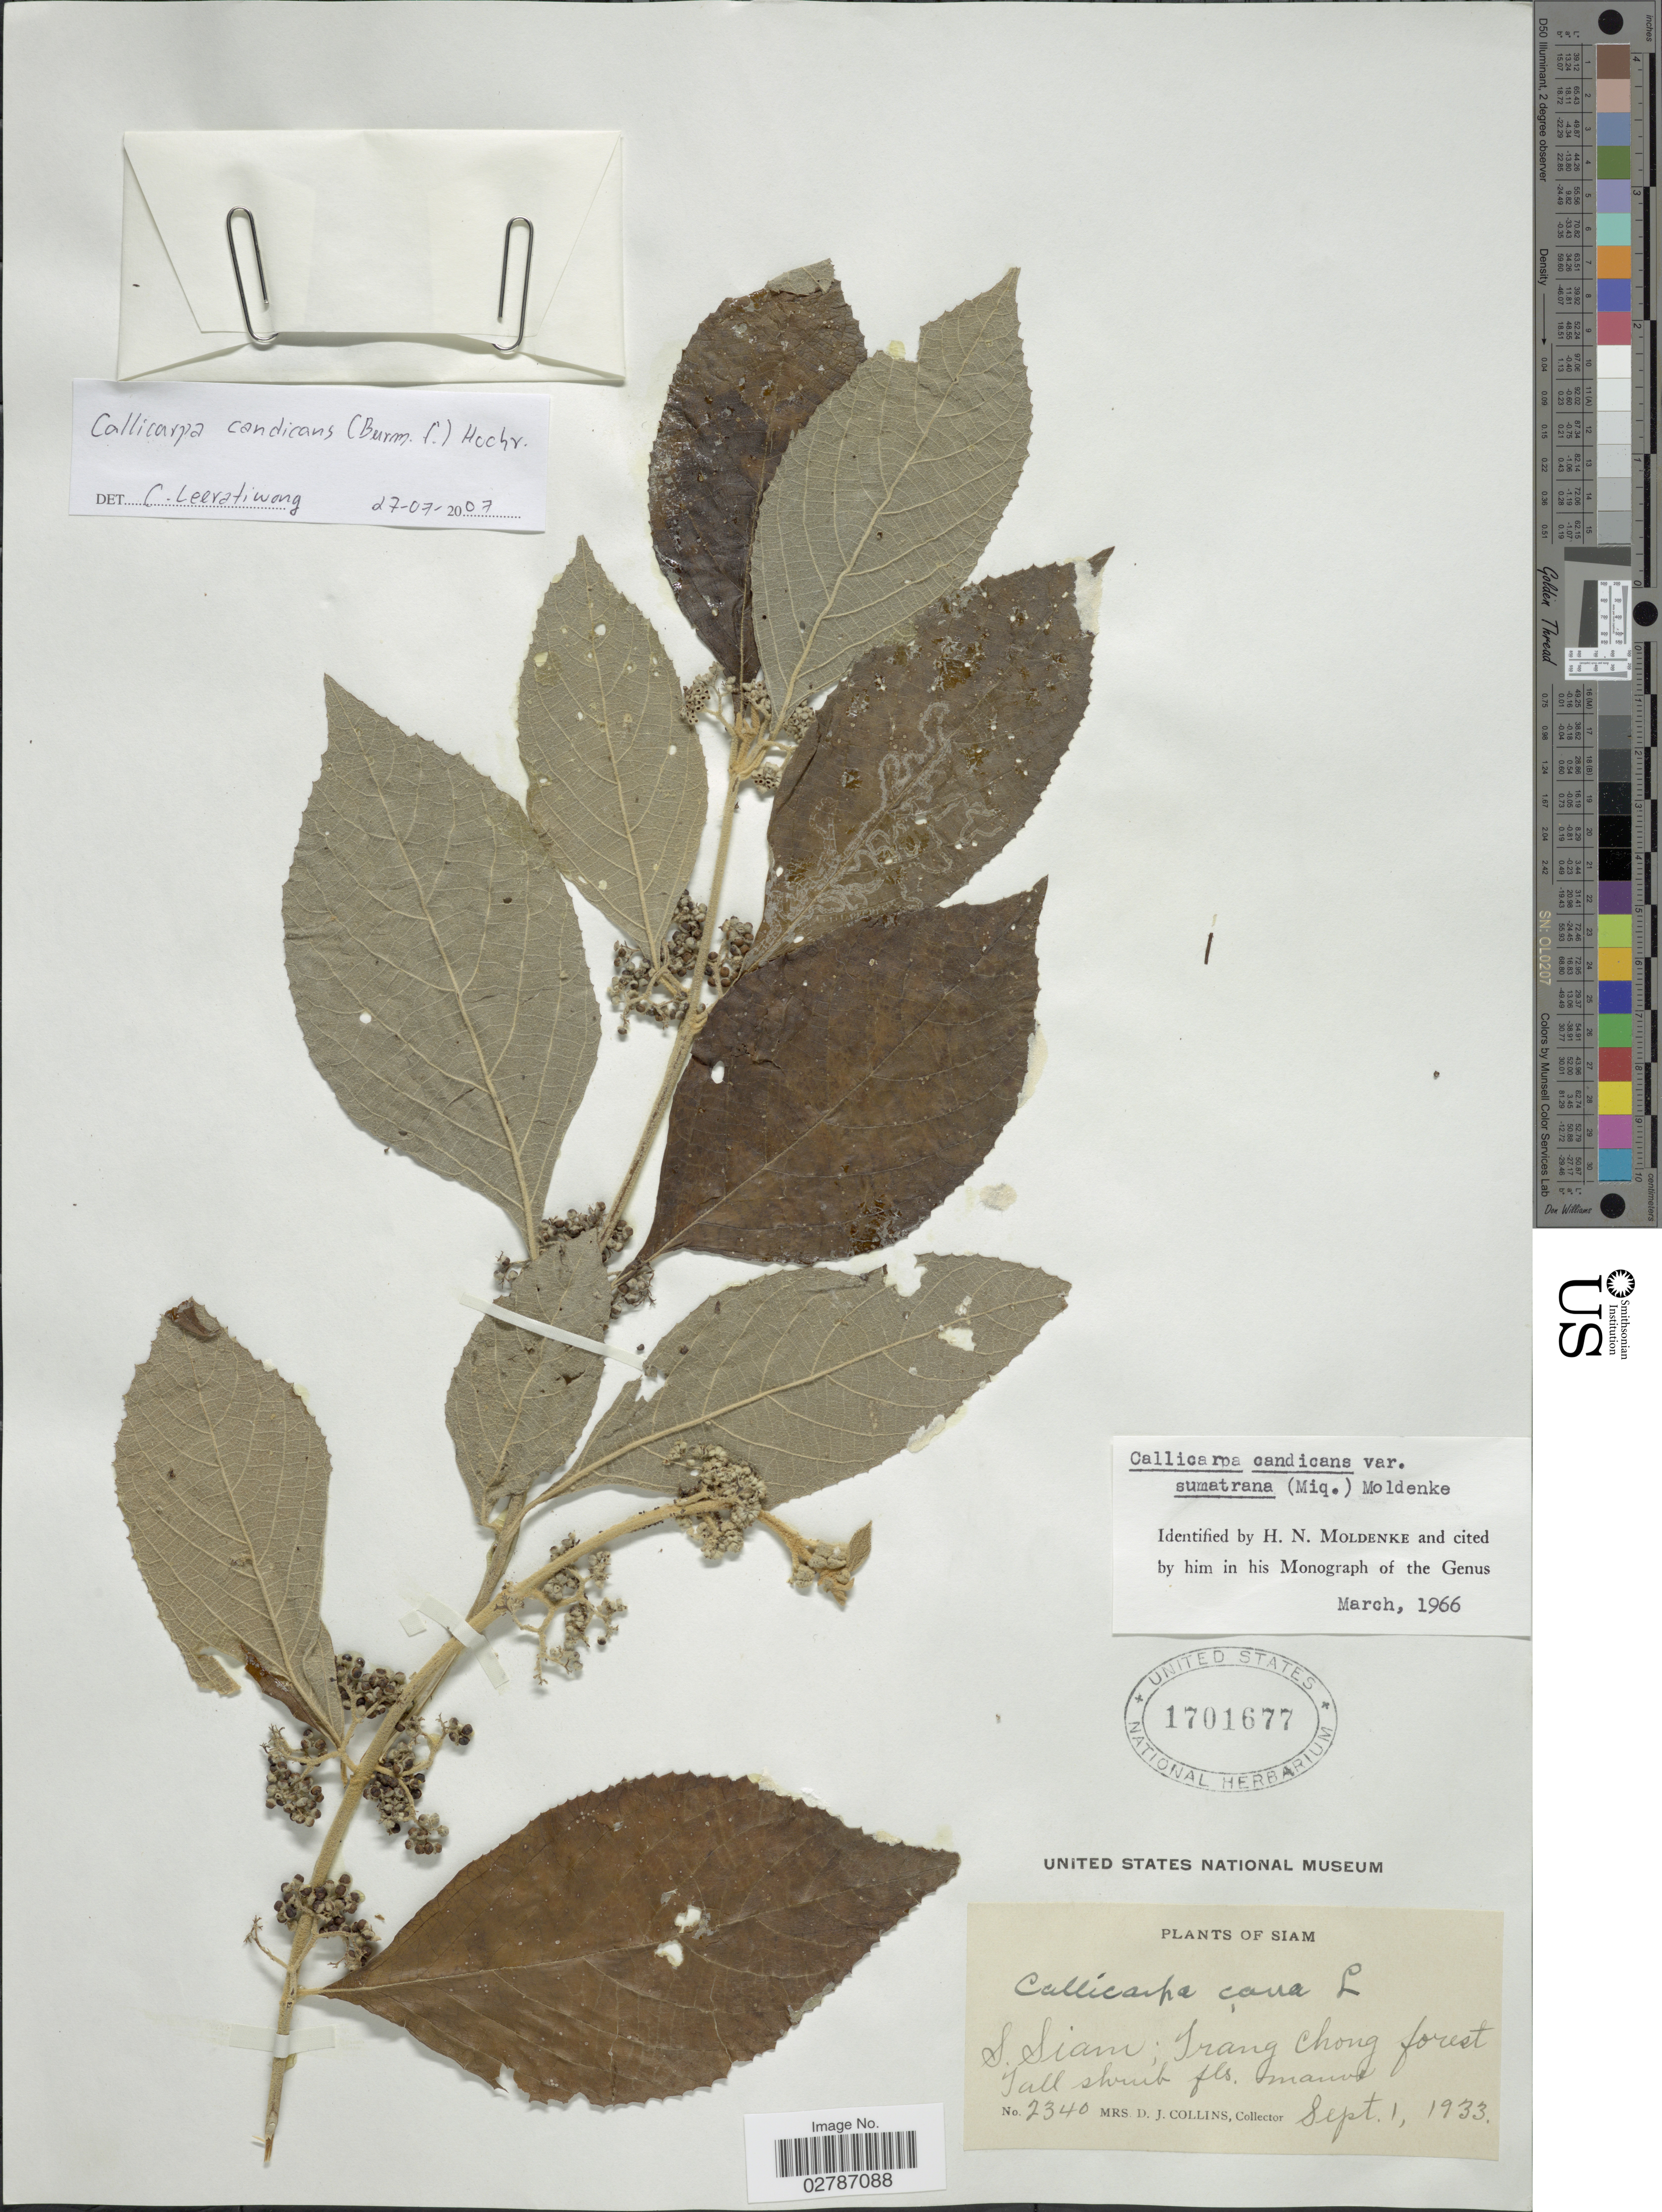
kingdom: Plantae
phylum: Tracheophyta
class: Magnoliopsida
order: Lamiales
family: Lamiaceae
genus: Callicarpa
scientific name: Callicarpa candicans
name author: (Burm. f.) Hochr.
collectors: Mrs. D. J. Collins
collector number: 2340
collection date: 1933-09-01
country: Thailand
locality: S. Siam; Irang Chong forest.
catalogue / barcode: US 1701677